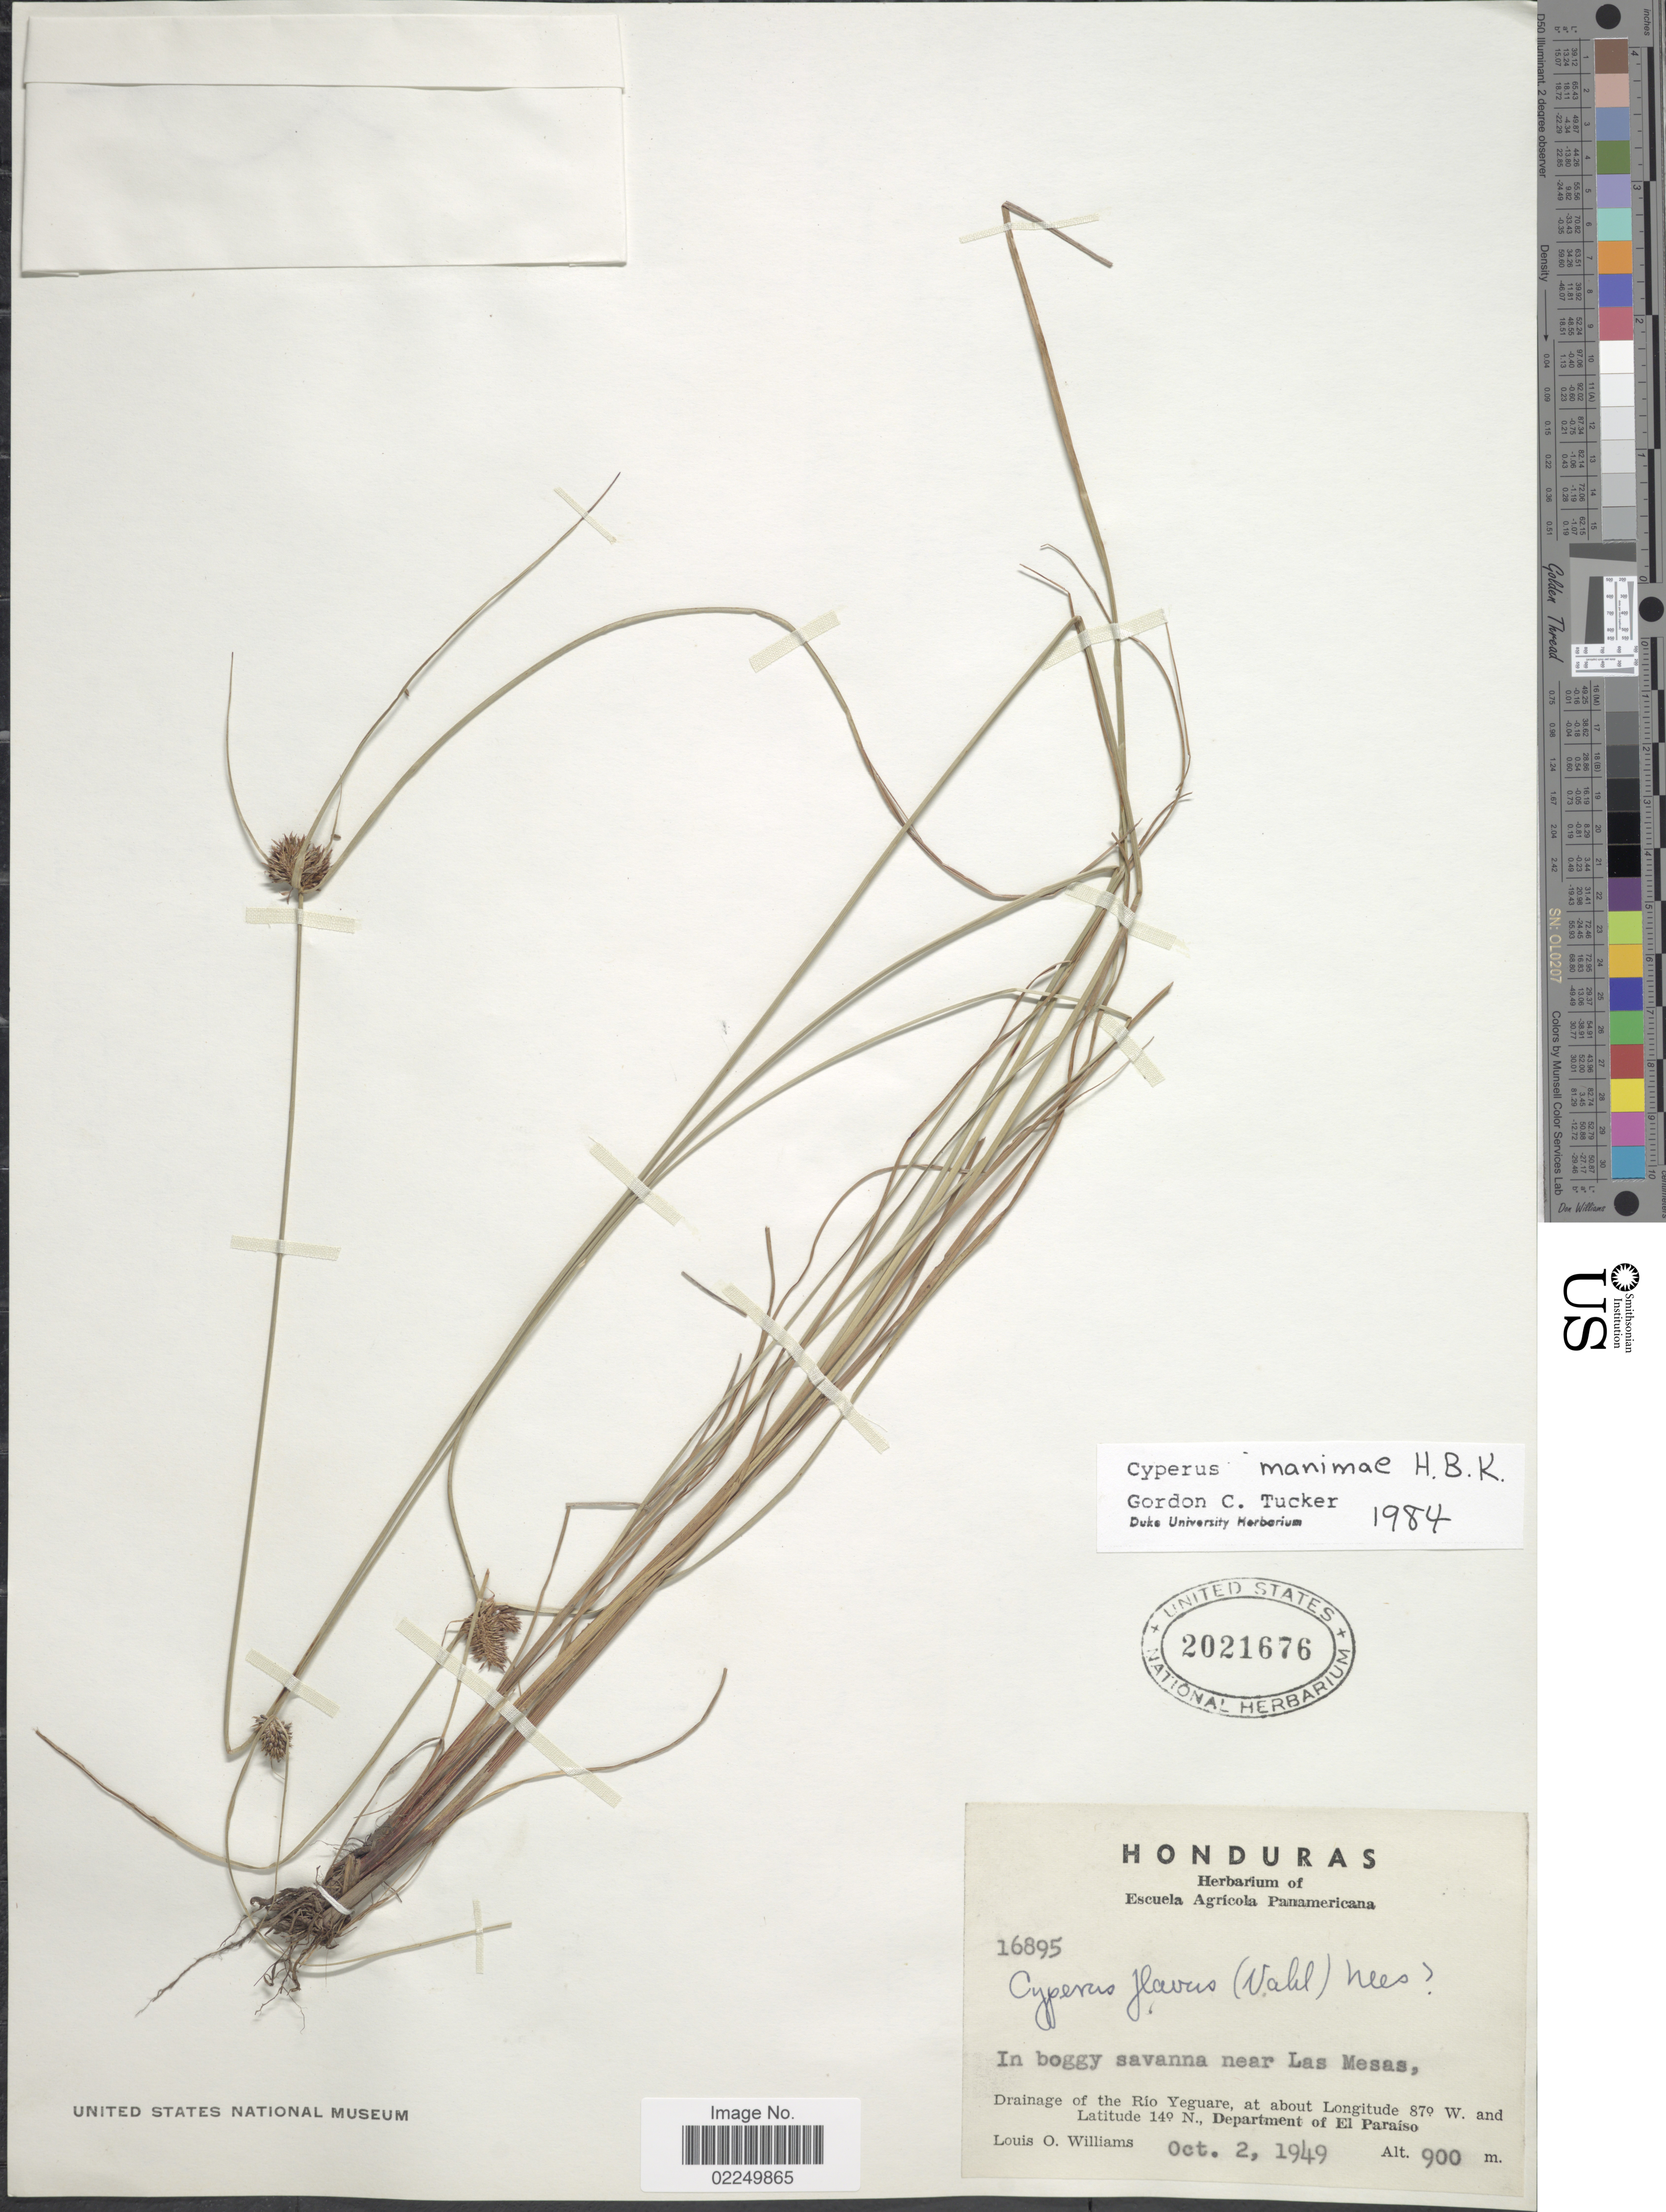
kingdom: Plantae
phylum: Tracheophyta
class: Liliopsida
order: Poales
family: Cyperaceae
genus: Cyperus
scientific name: Cyperus manimae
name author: Kunth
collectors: L. O. Williams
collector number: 16895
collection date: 1949-10-02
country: Honduras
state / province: El Paraíso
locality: In boggy savanna near Las Mesas, drainage of the Rio Yeguare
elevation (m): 900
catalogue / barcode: US 2021676